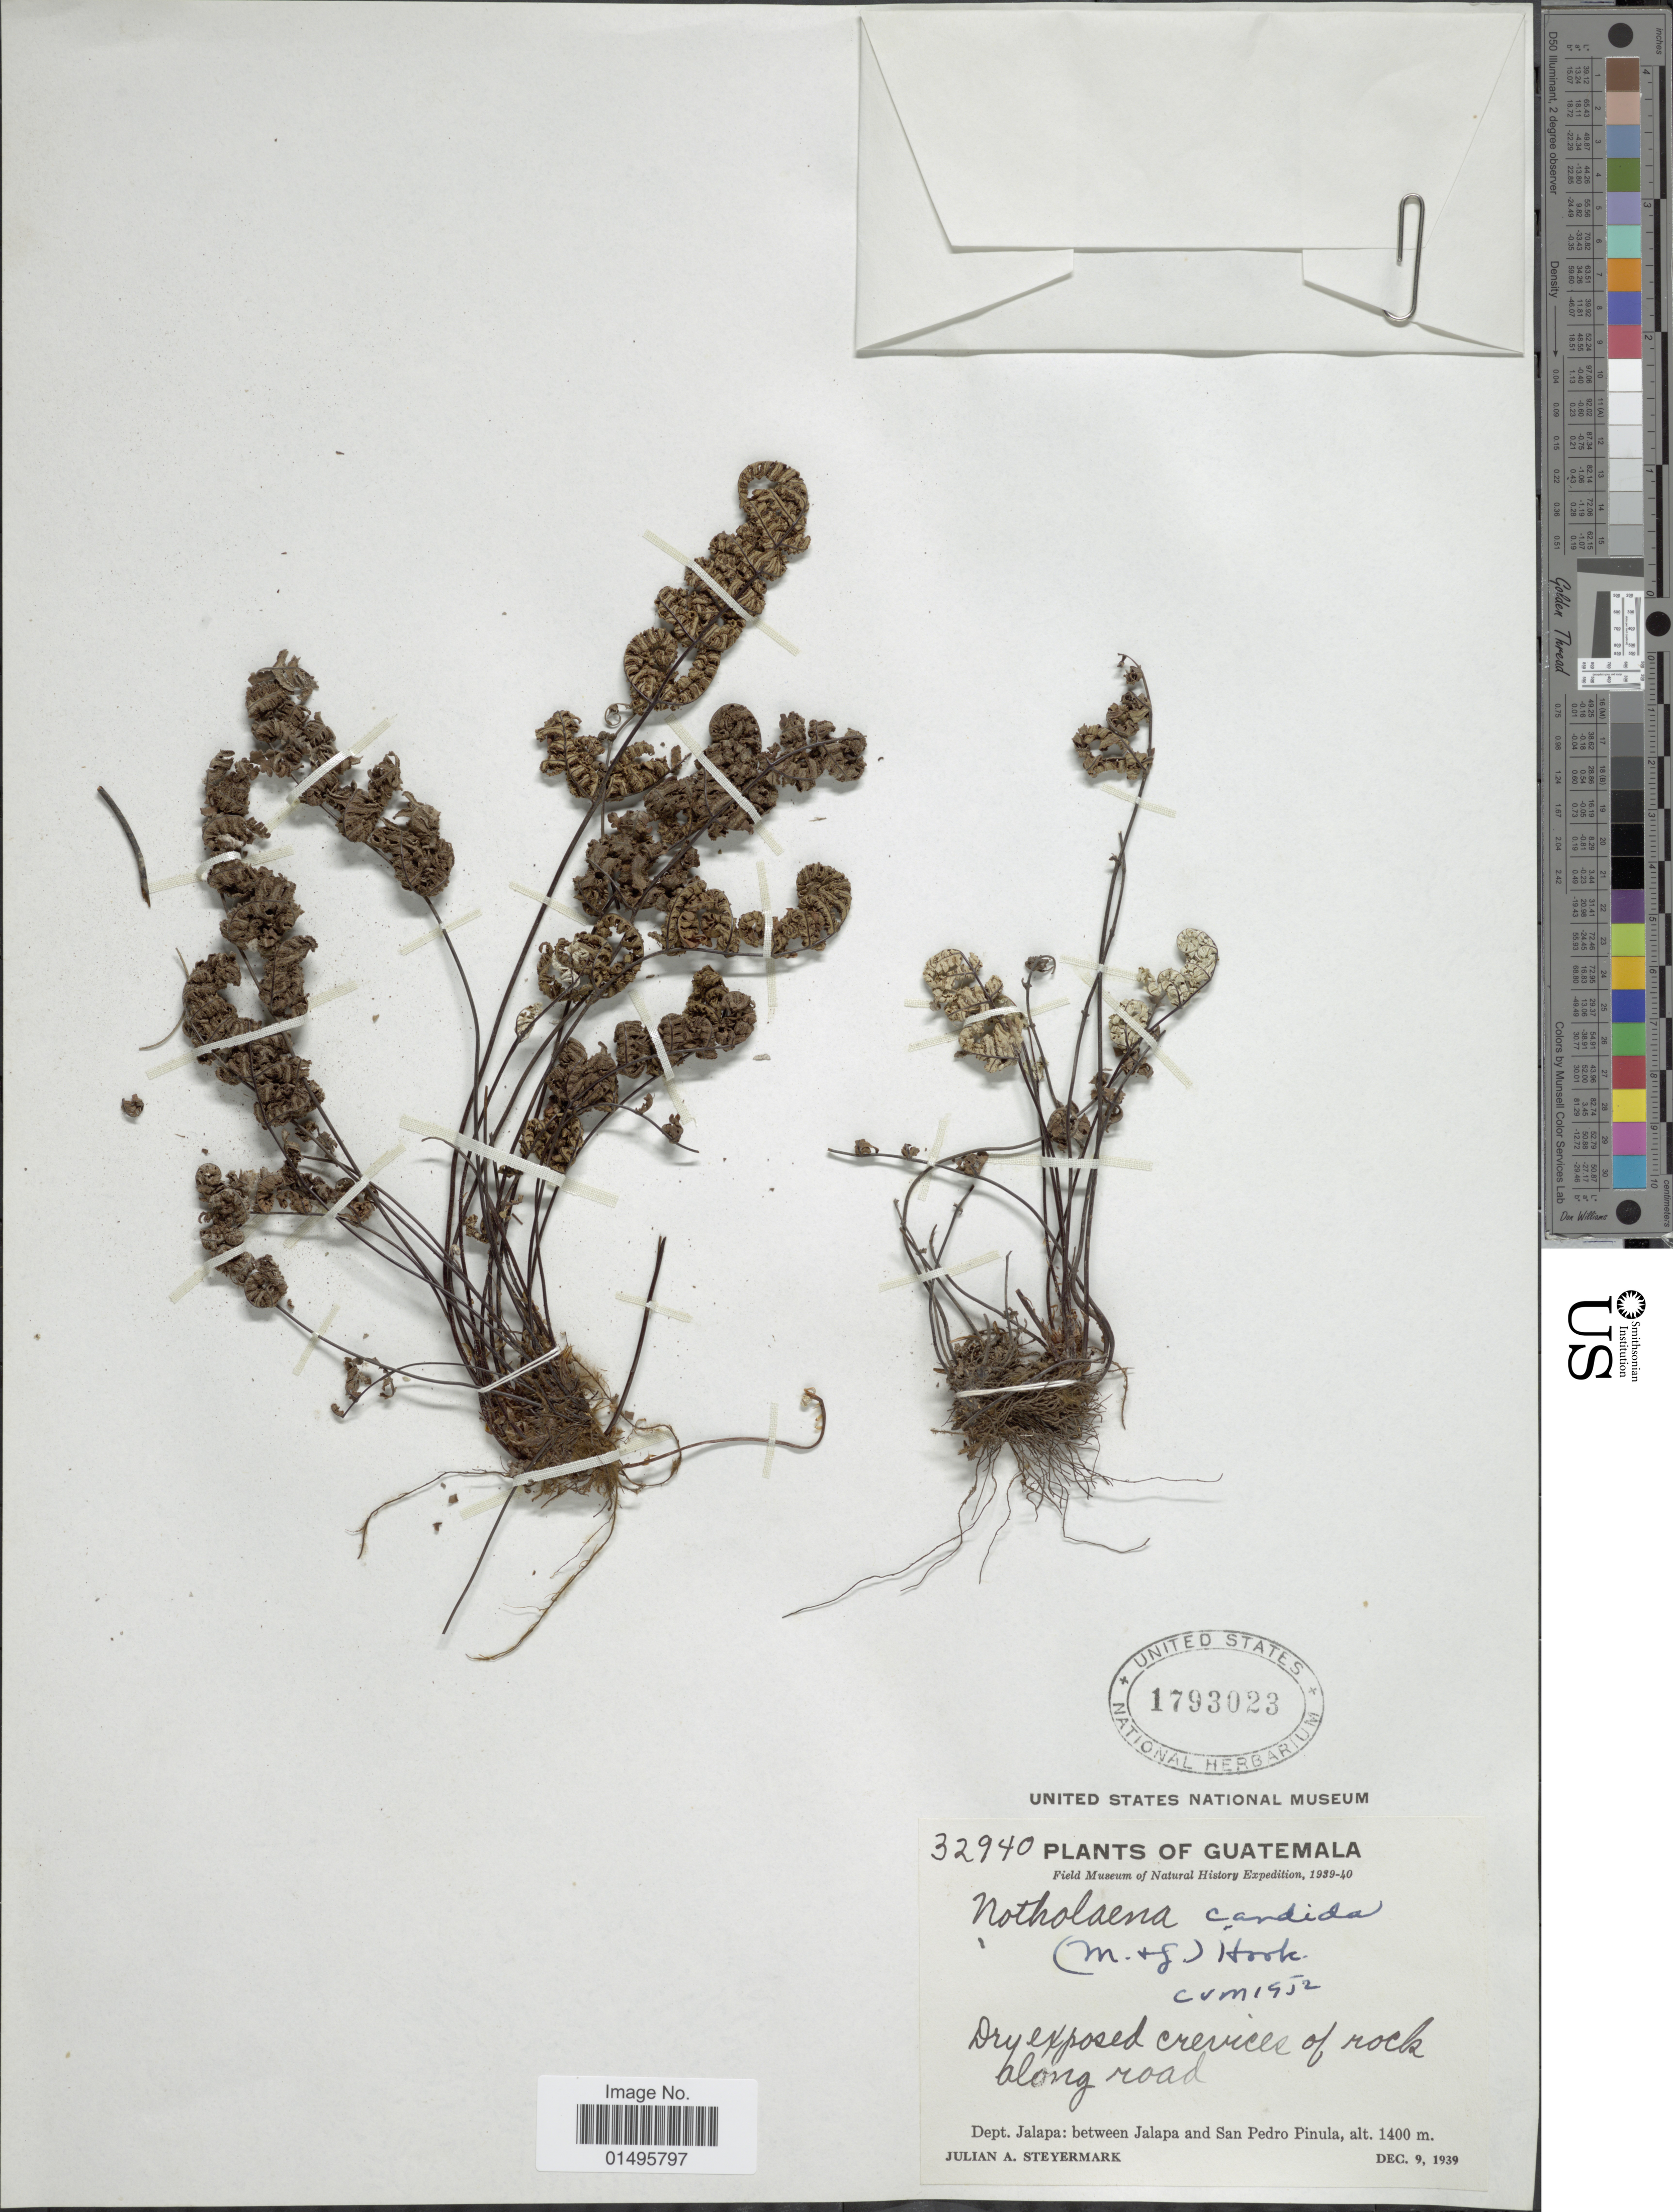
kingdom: Plantae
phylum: Tracheophyta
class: Polypodiopsida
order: Polypodiales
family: Pteridaceae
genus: Notholaena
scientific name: Notholaena candida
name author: (M. Martens) Hook.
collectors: J. Steyermark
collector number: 32940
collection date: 1939-12-09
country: Guatemala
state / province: Jalapa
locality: Between Jalapa and San Pedru Pinula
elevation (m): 1400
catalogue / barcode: US 1793023